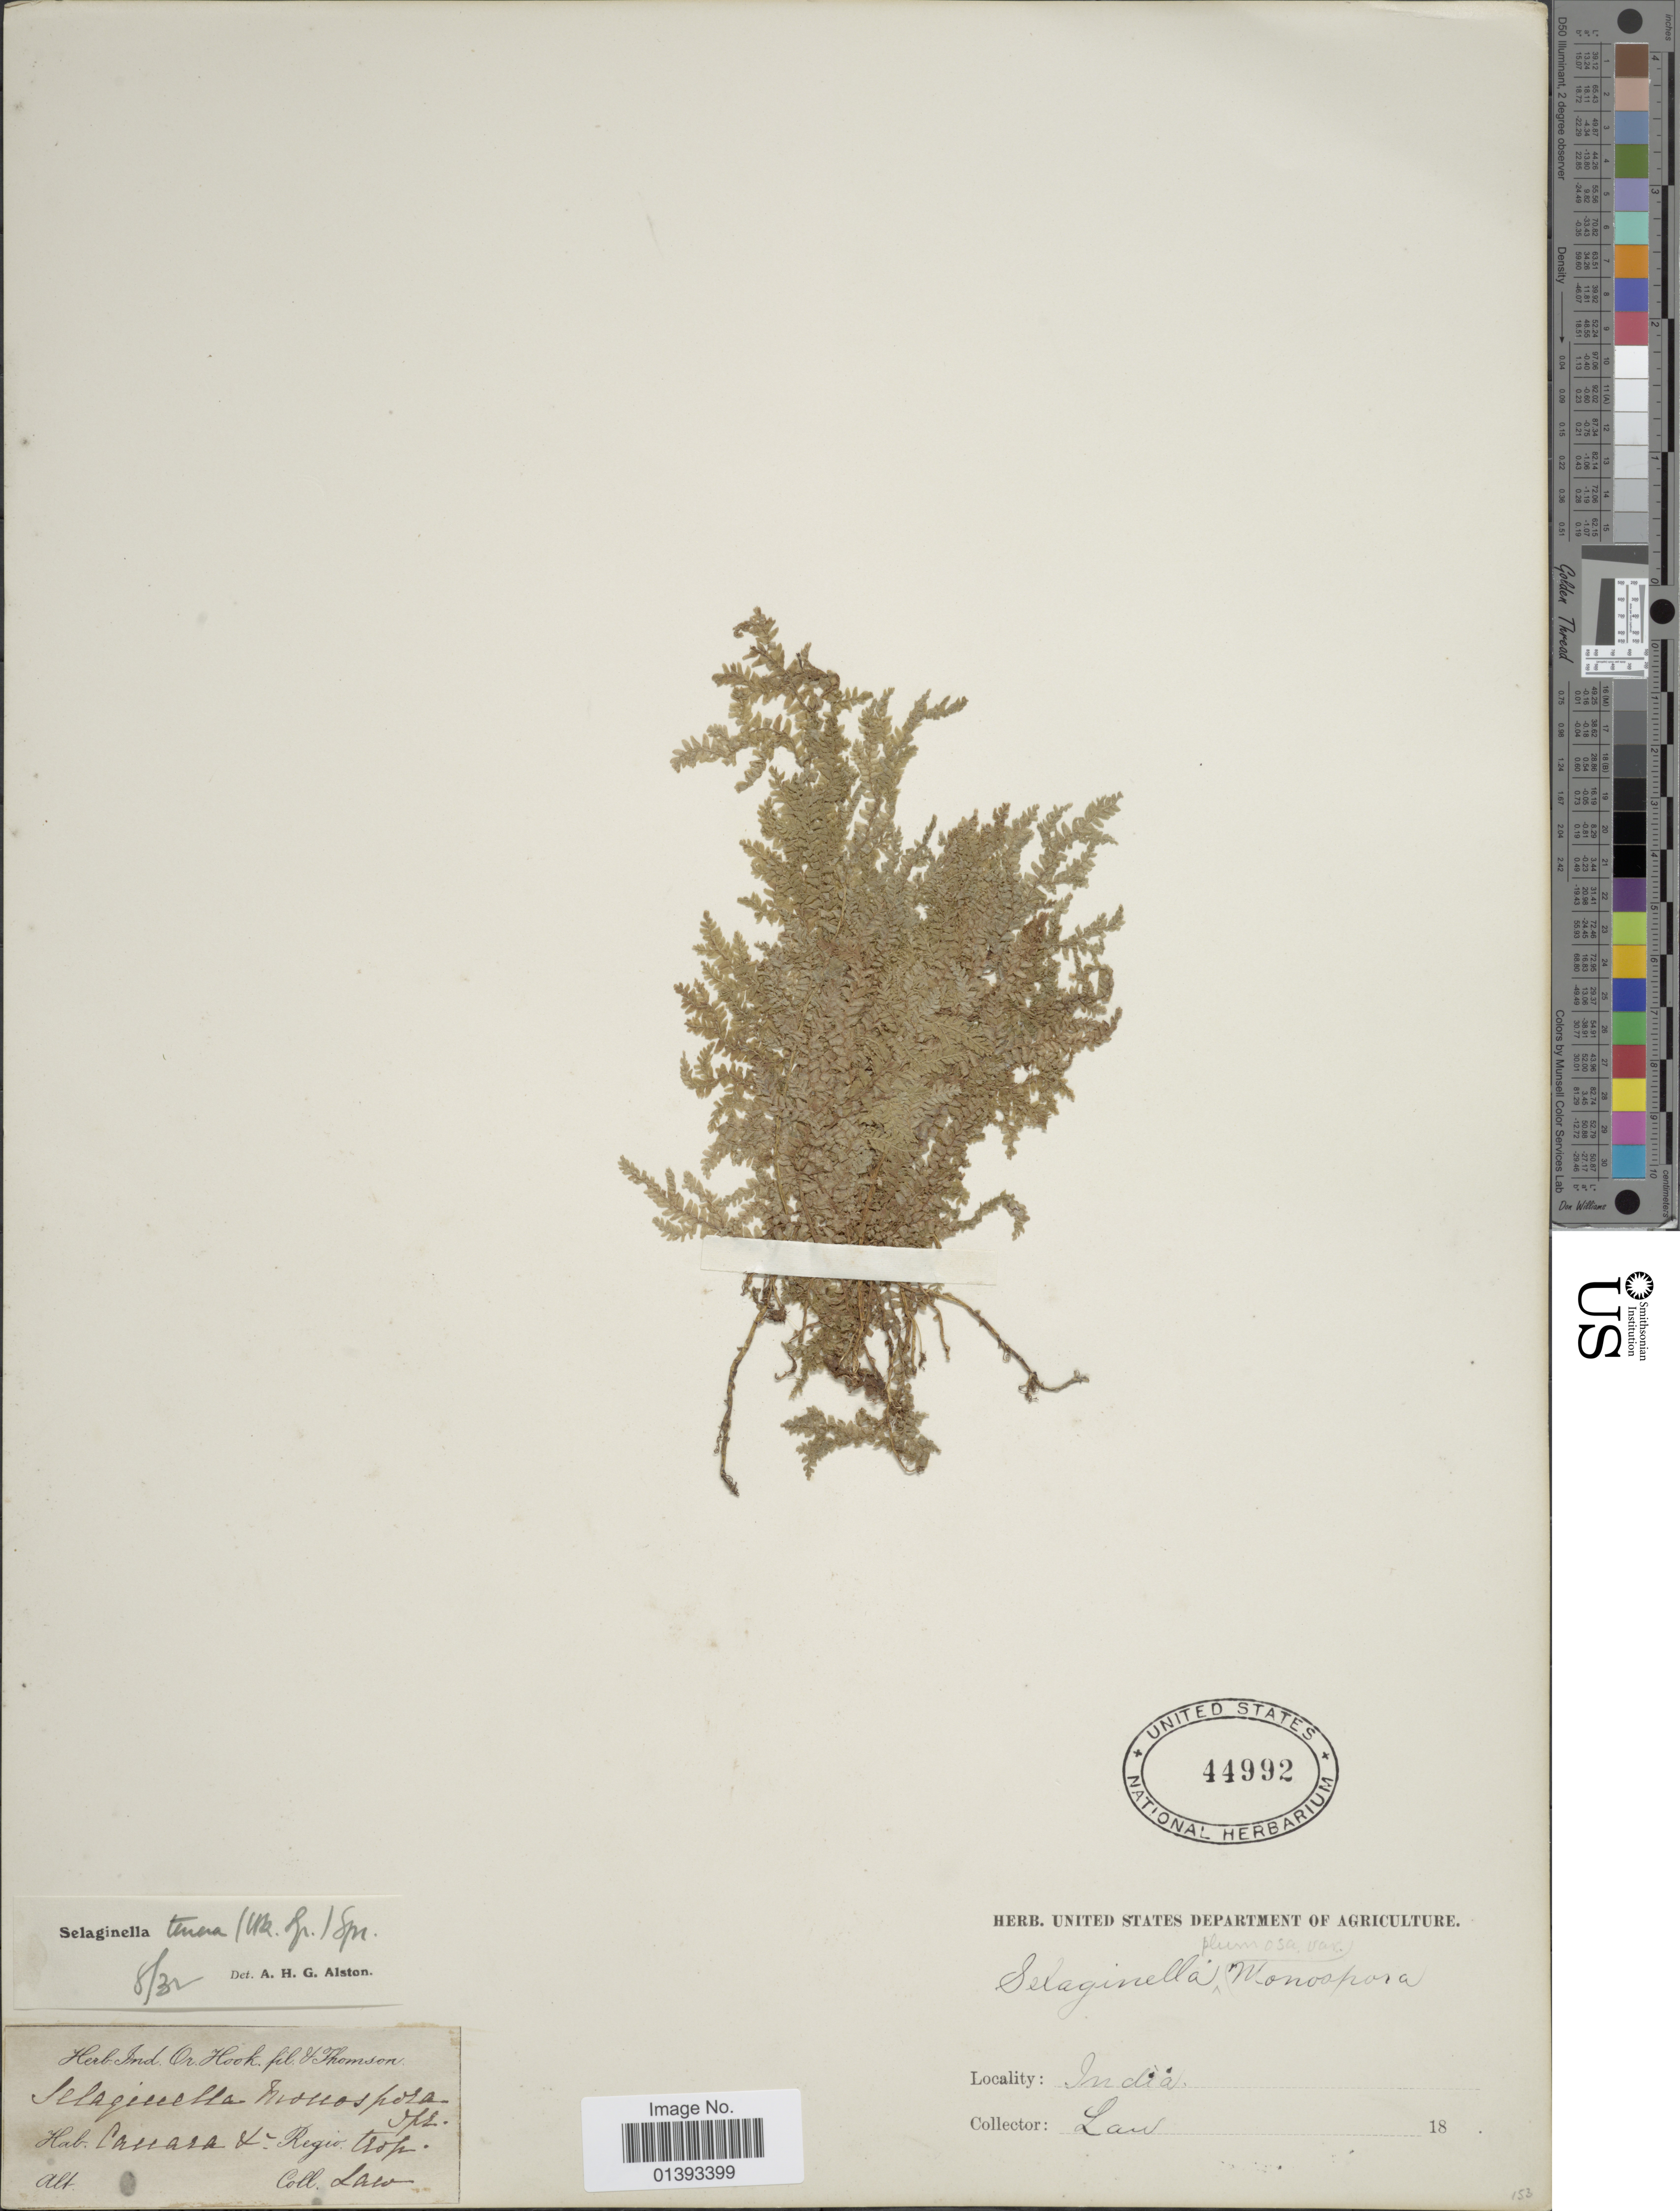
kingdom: Plantae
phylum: Tracheophyta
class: Lycopodiopsida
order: Selaginellales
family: Selaginellaceae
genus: Selaginella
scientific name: Selaginella tenera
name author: (Hook. & Grev.) Spring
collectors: -. Law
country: India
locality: Canara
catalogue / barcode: US 44992